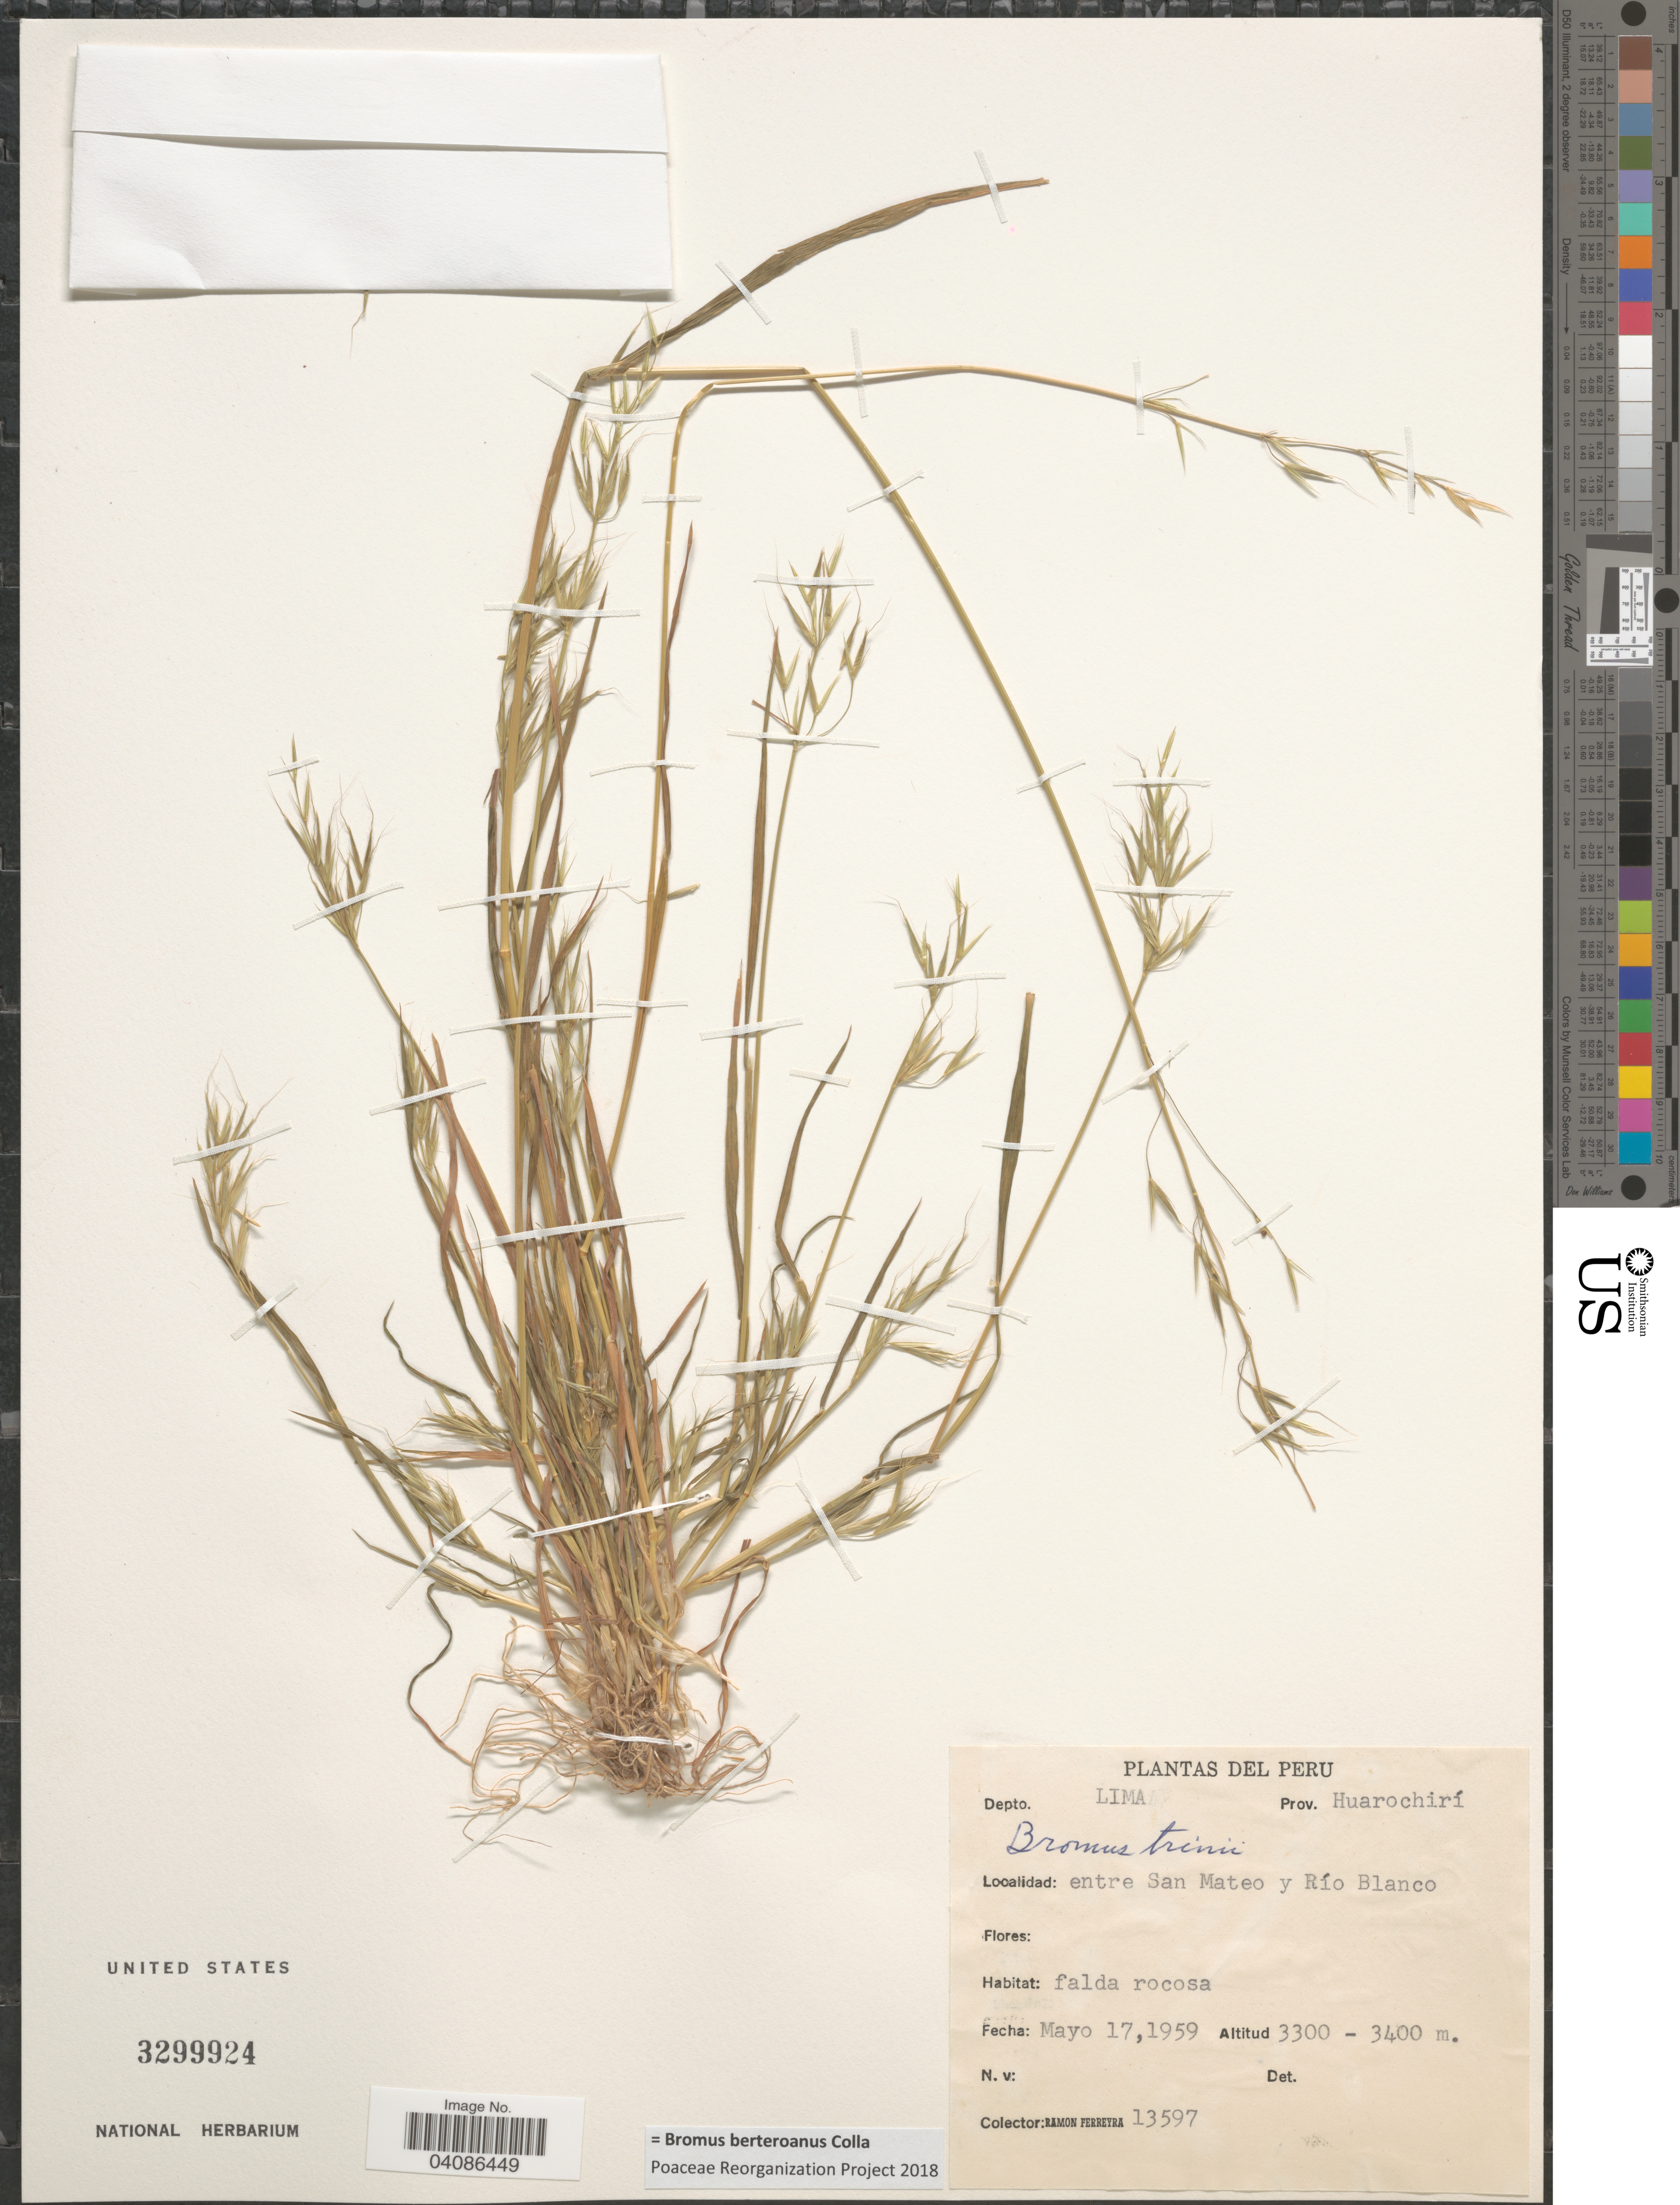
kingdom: Plantae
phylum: Tracheophyta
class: Liliopsida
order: Poales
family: Poaceae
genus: Bromus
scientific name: Bromus berteroanus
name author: Colla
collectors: R. A. Ferreyra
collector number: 13597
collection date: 1959-05-17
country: Peru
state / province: Lima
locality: Depto. Lima. Prov. Huarochirí. Entre San Mateo y Río Blanco.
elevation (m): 3300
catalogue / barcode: US 3299924